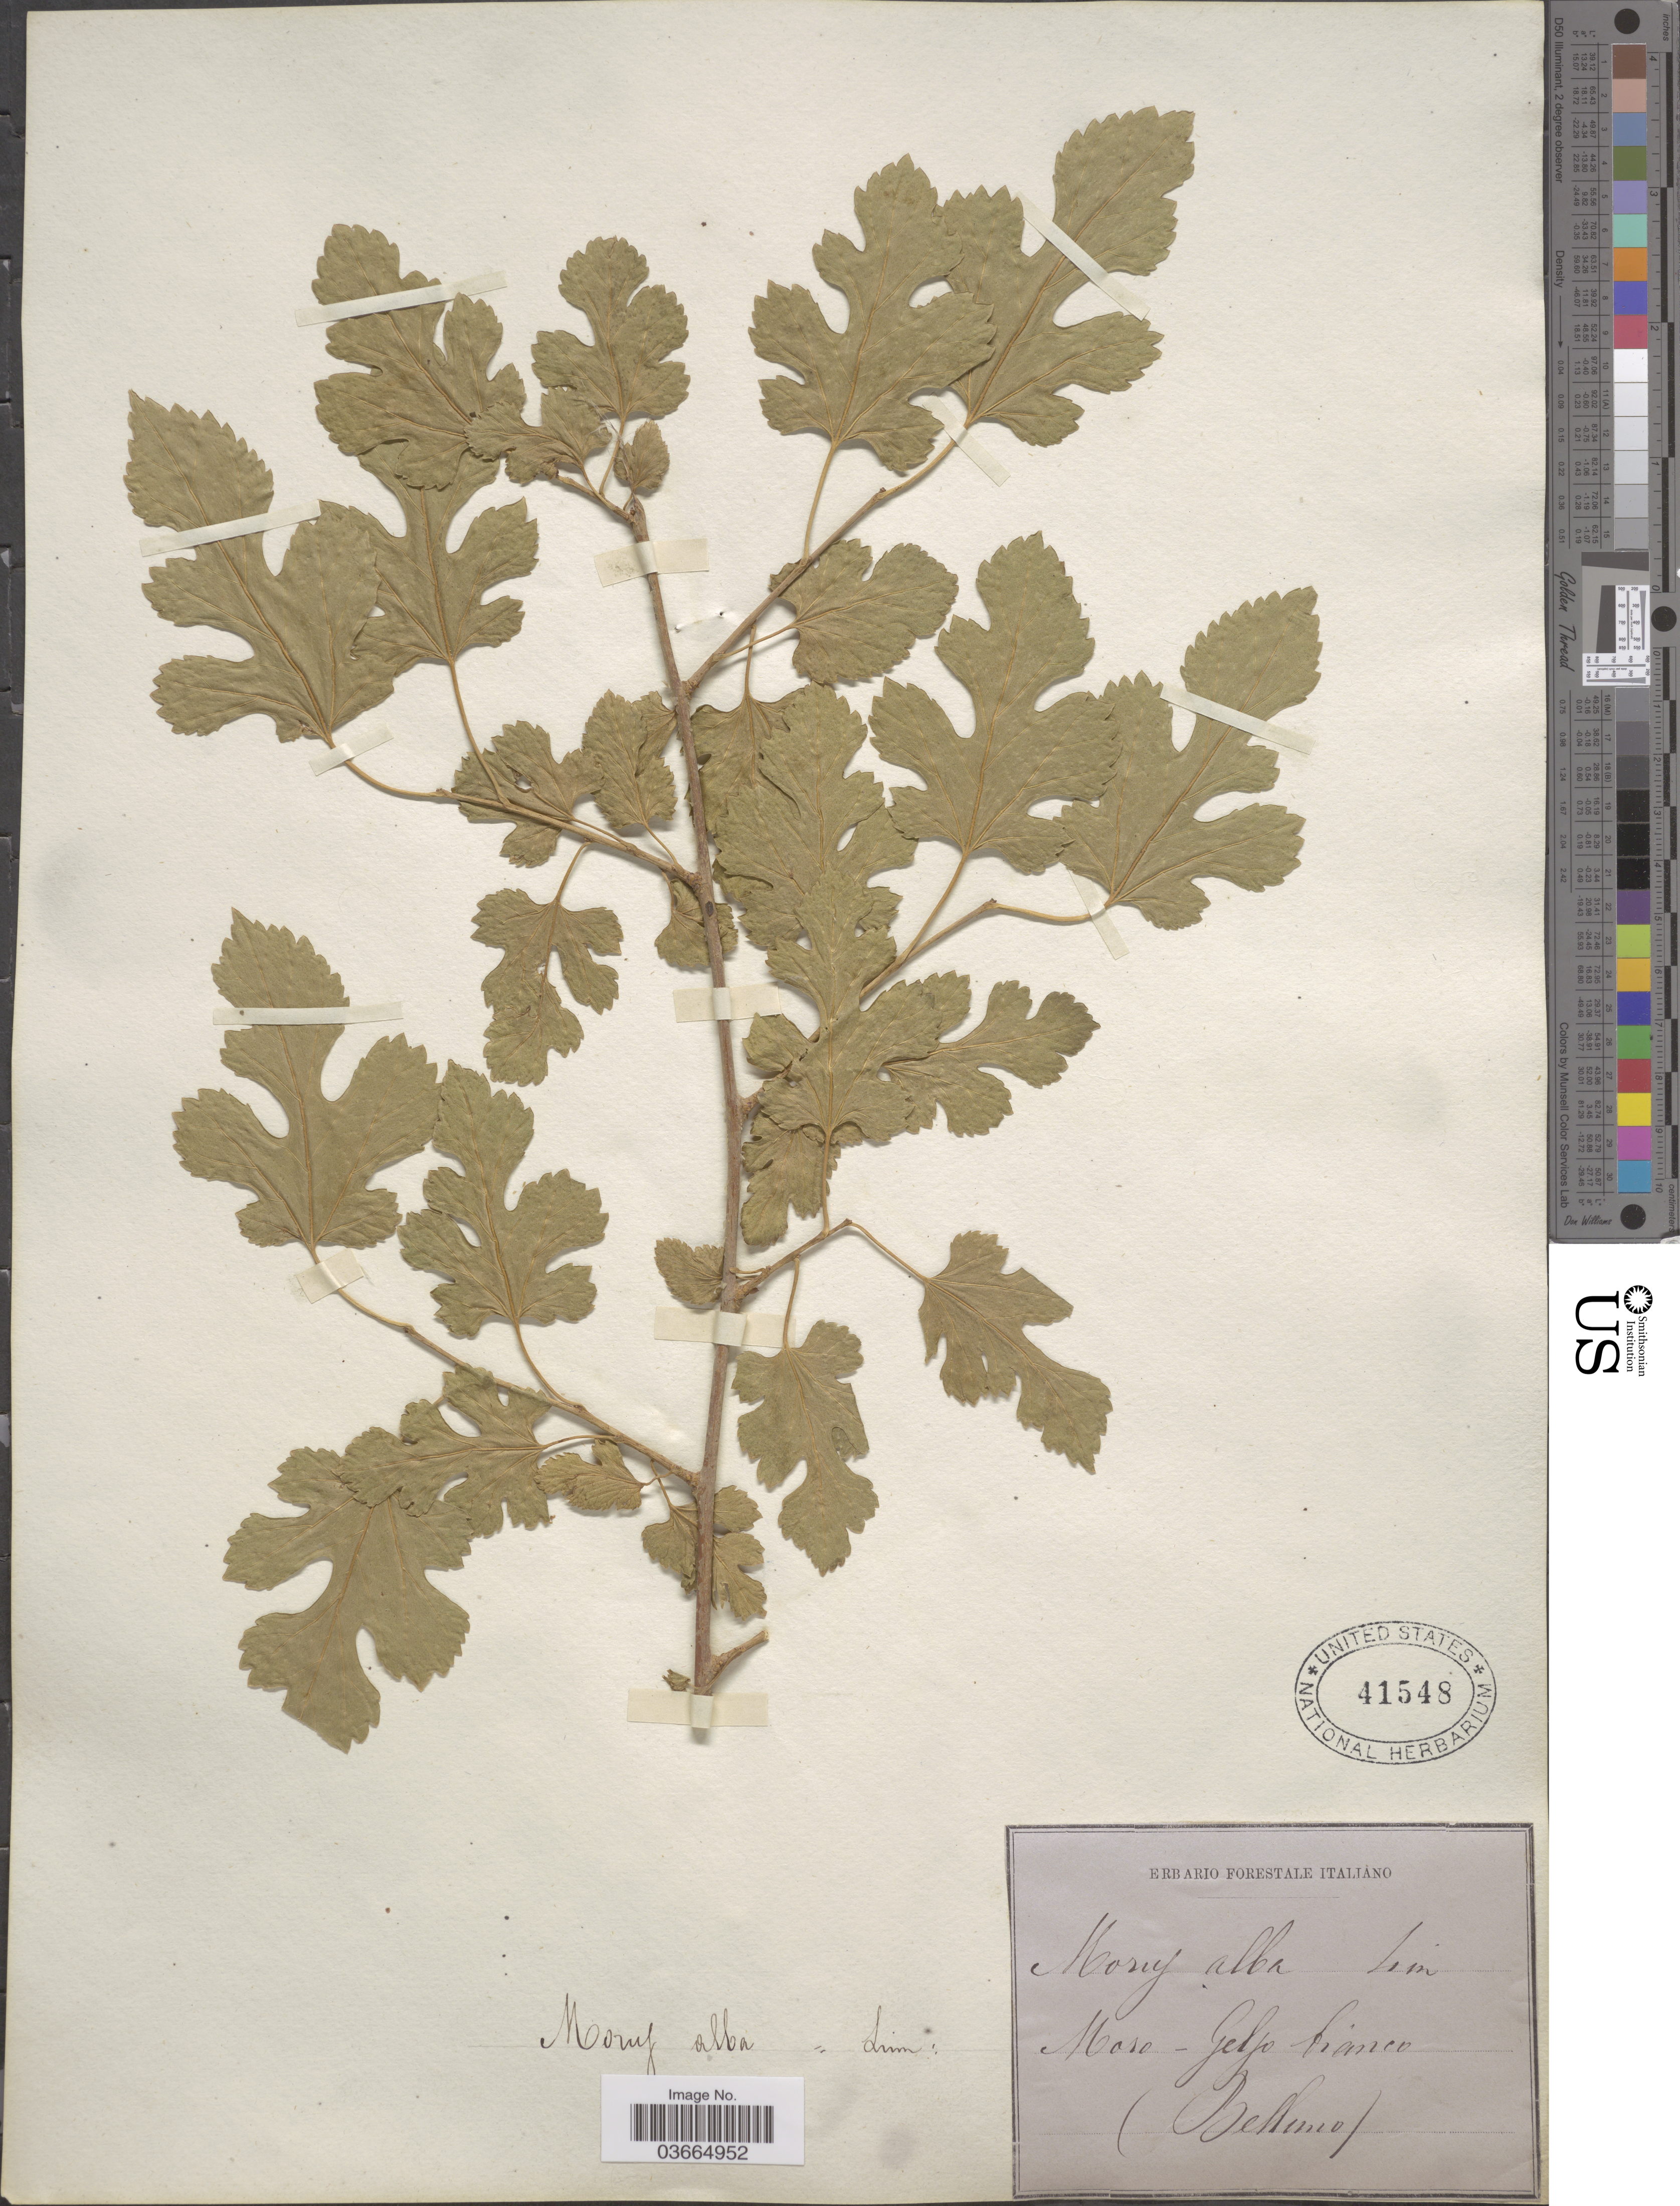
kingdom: Plantae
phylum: Tracheophyta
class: Magnoliopsida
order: Rosales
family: Moraceae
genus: Morus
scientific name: Morus alba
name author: L.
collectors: Ex herb. Forestale Italiano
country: Italy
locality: Noso - Geljo Fiemeo* (Belluno).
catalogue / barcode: US 41548